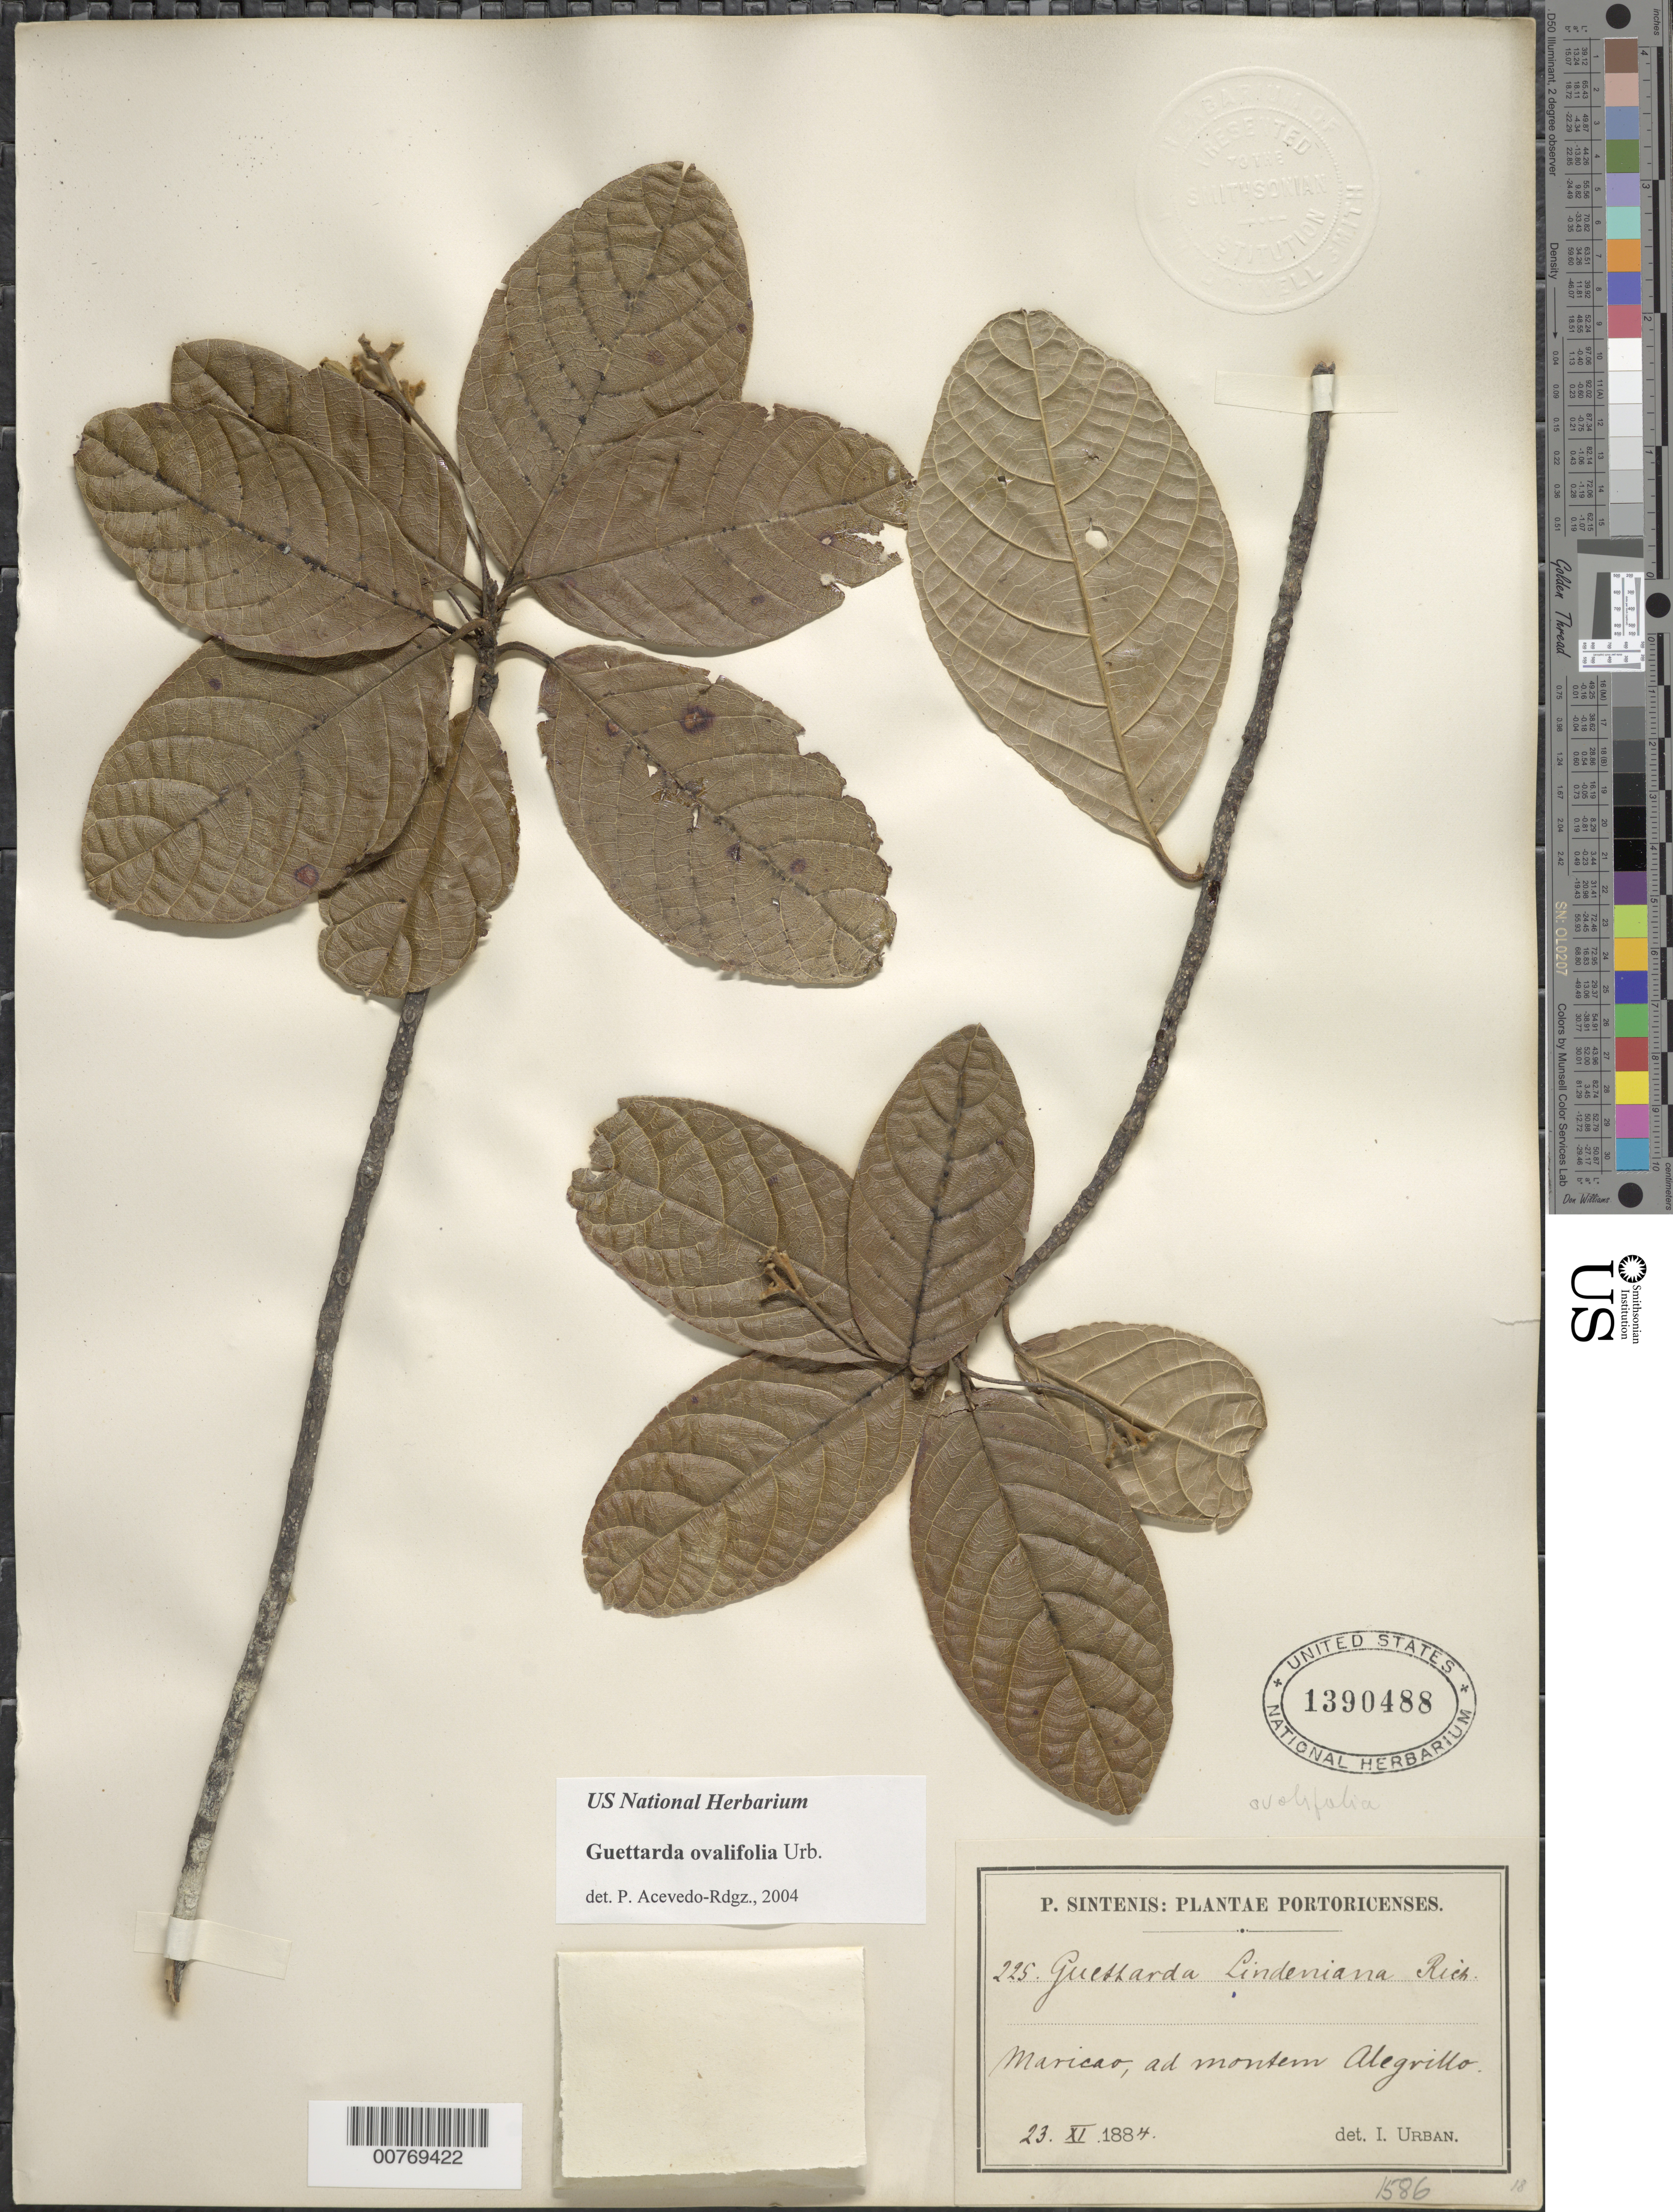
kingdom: Plantae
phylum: Tracheophyta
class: Magnoliopsida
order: Gentianales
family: Rubiaceae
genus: Guettarda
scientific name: Guettarda lindeniana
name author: A. Rich.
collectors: P. Sintenis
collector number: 225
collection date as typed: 23 Nov 1884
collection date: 1884-11-23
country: Puerto Rico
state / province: Maricao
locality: Maricao, ad montem Alegrillo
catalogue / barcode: US 1390488